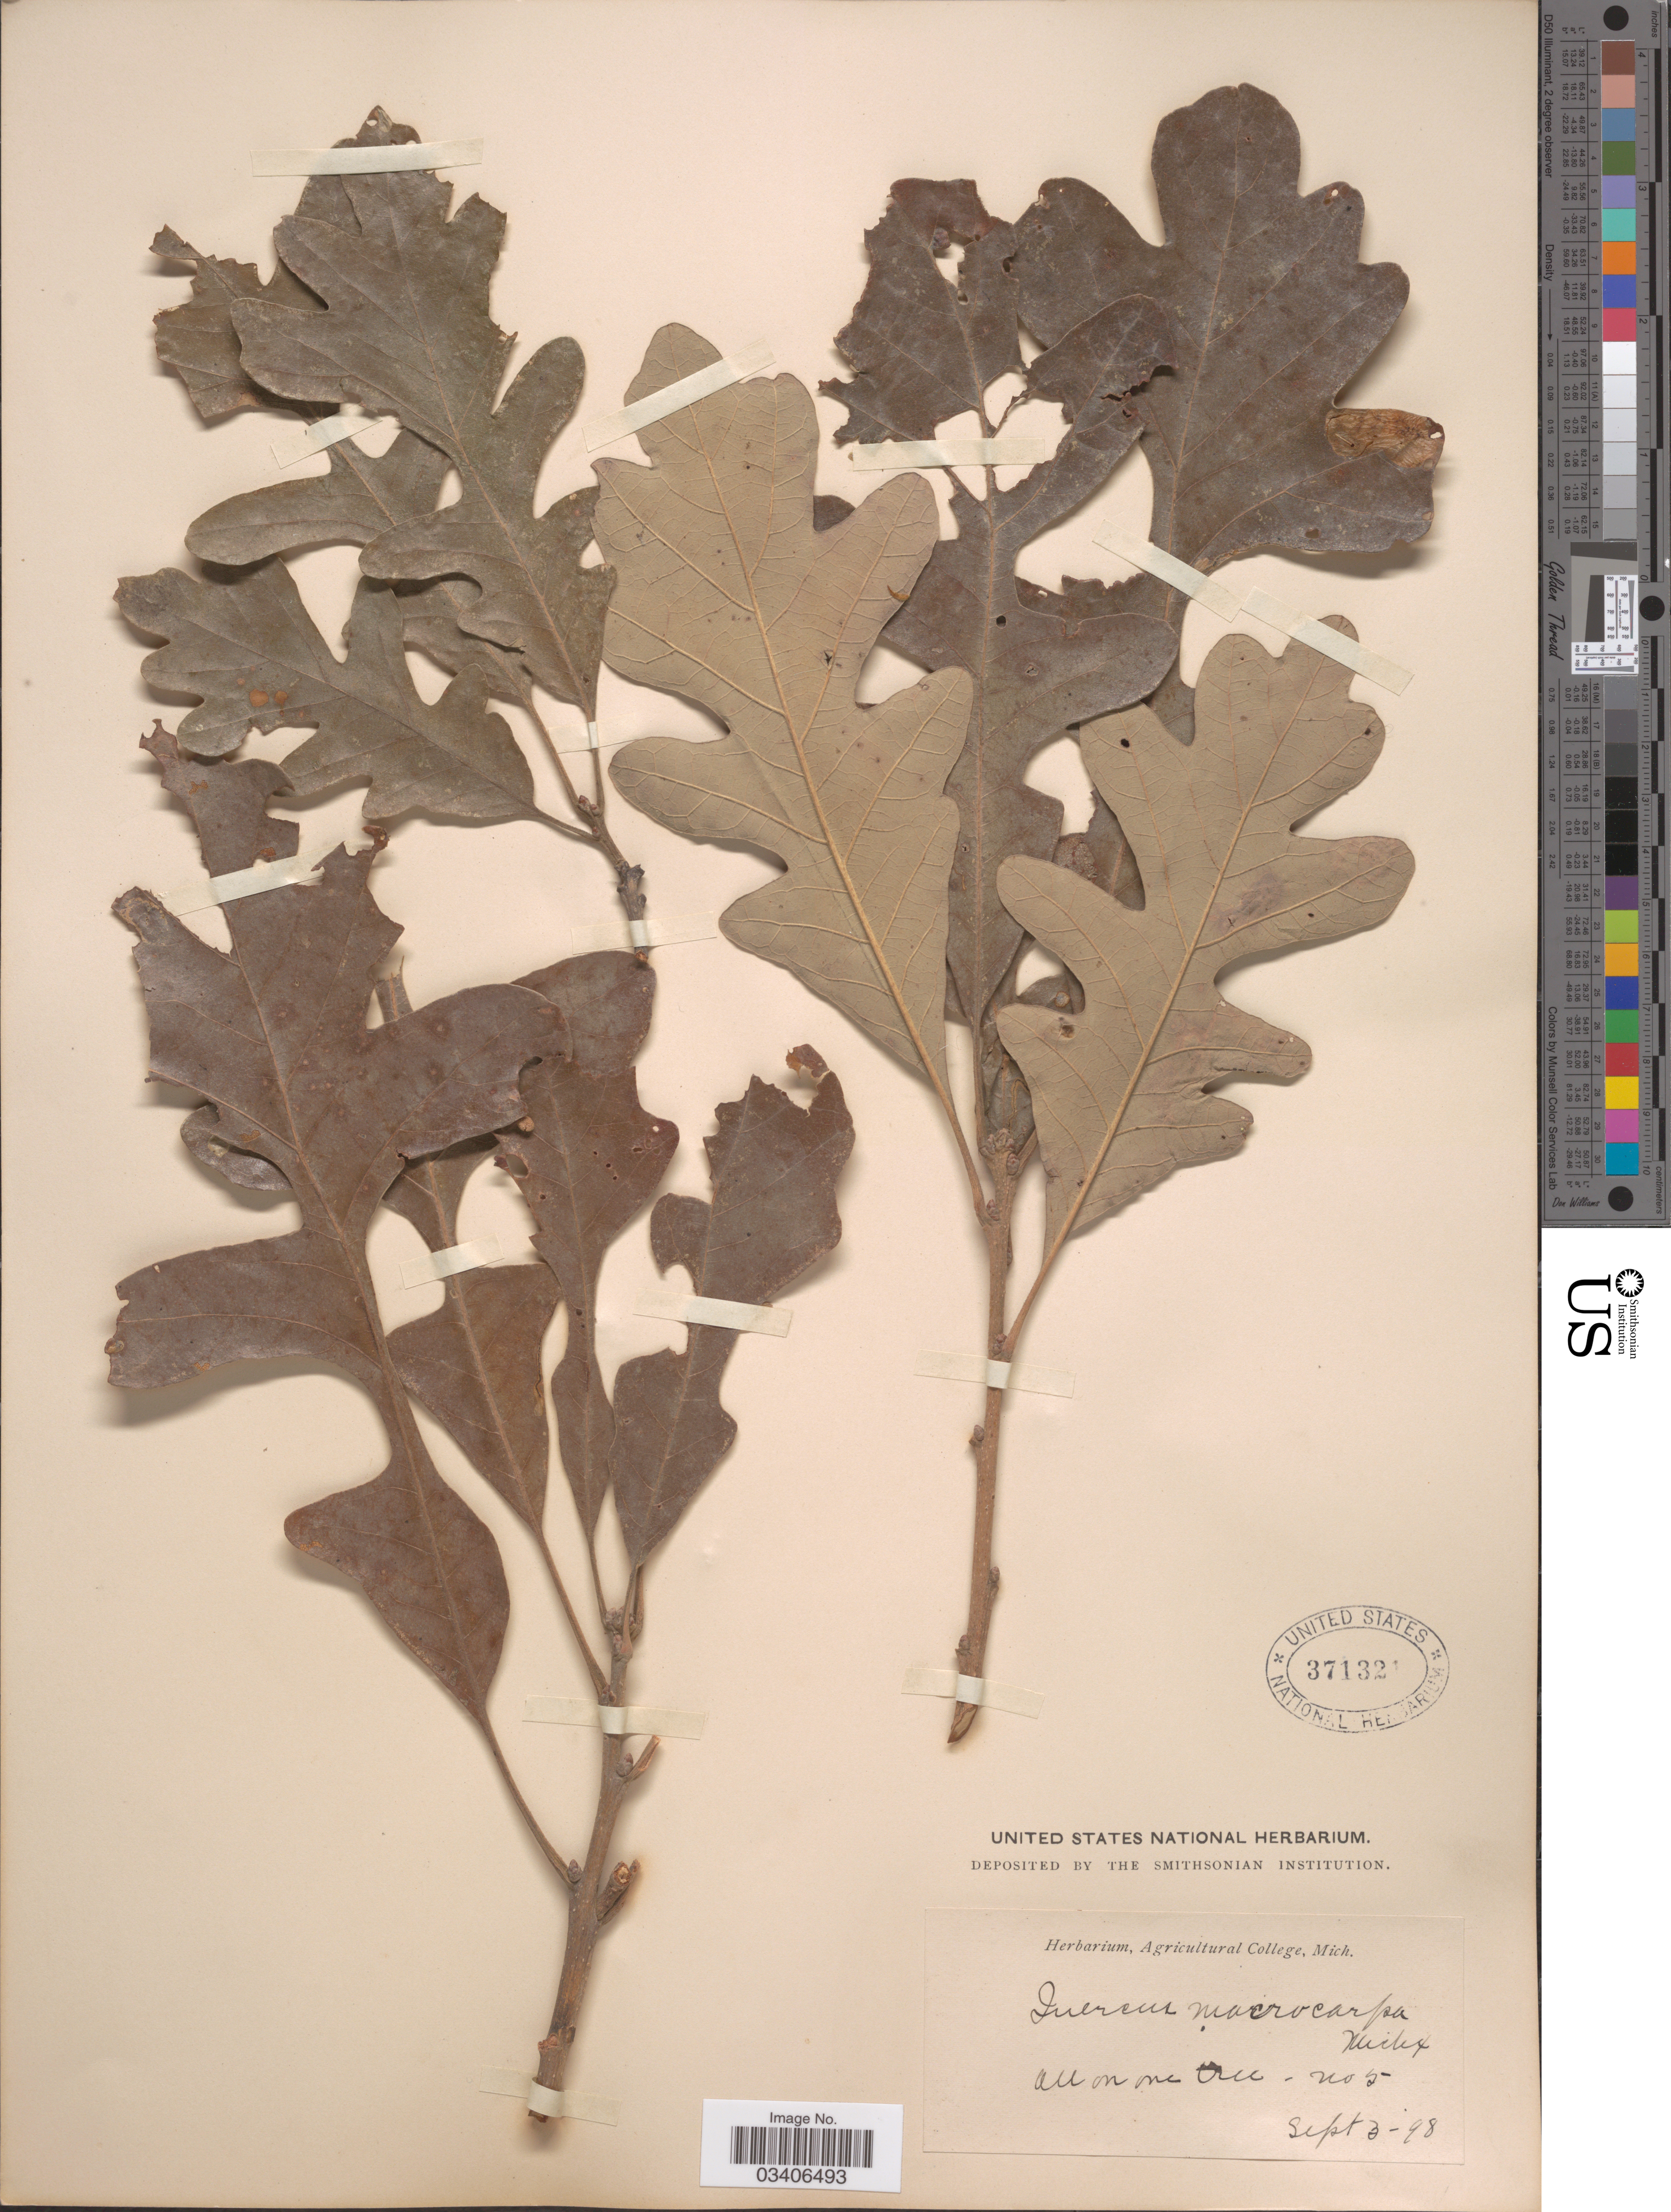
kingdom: Plantae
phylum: Tracheophyta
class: Magnoliopsida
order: Fagales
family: Fagaceae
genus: Quercus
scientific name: Quercus macrocarpa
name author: Michx.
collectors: Ex herb. Agricultural College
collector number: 5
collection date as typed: Transcribed d/m/y: 3/9/98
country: United States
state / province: Michigan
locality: No. 5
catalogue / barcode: US 371321